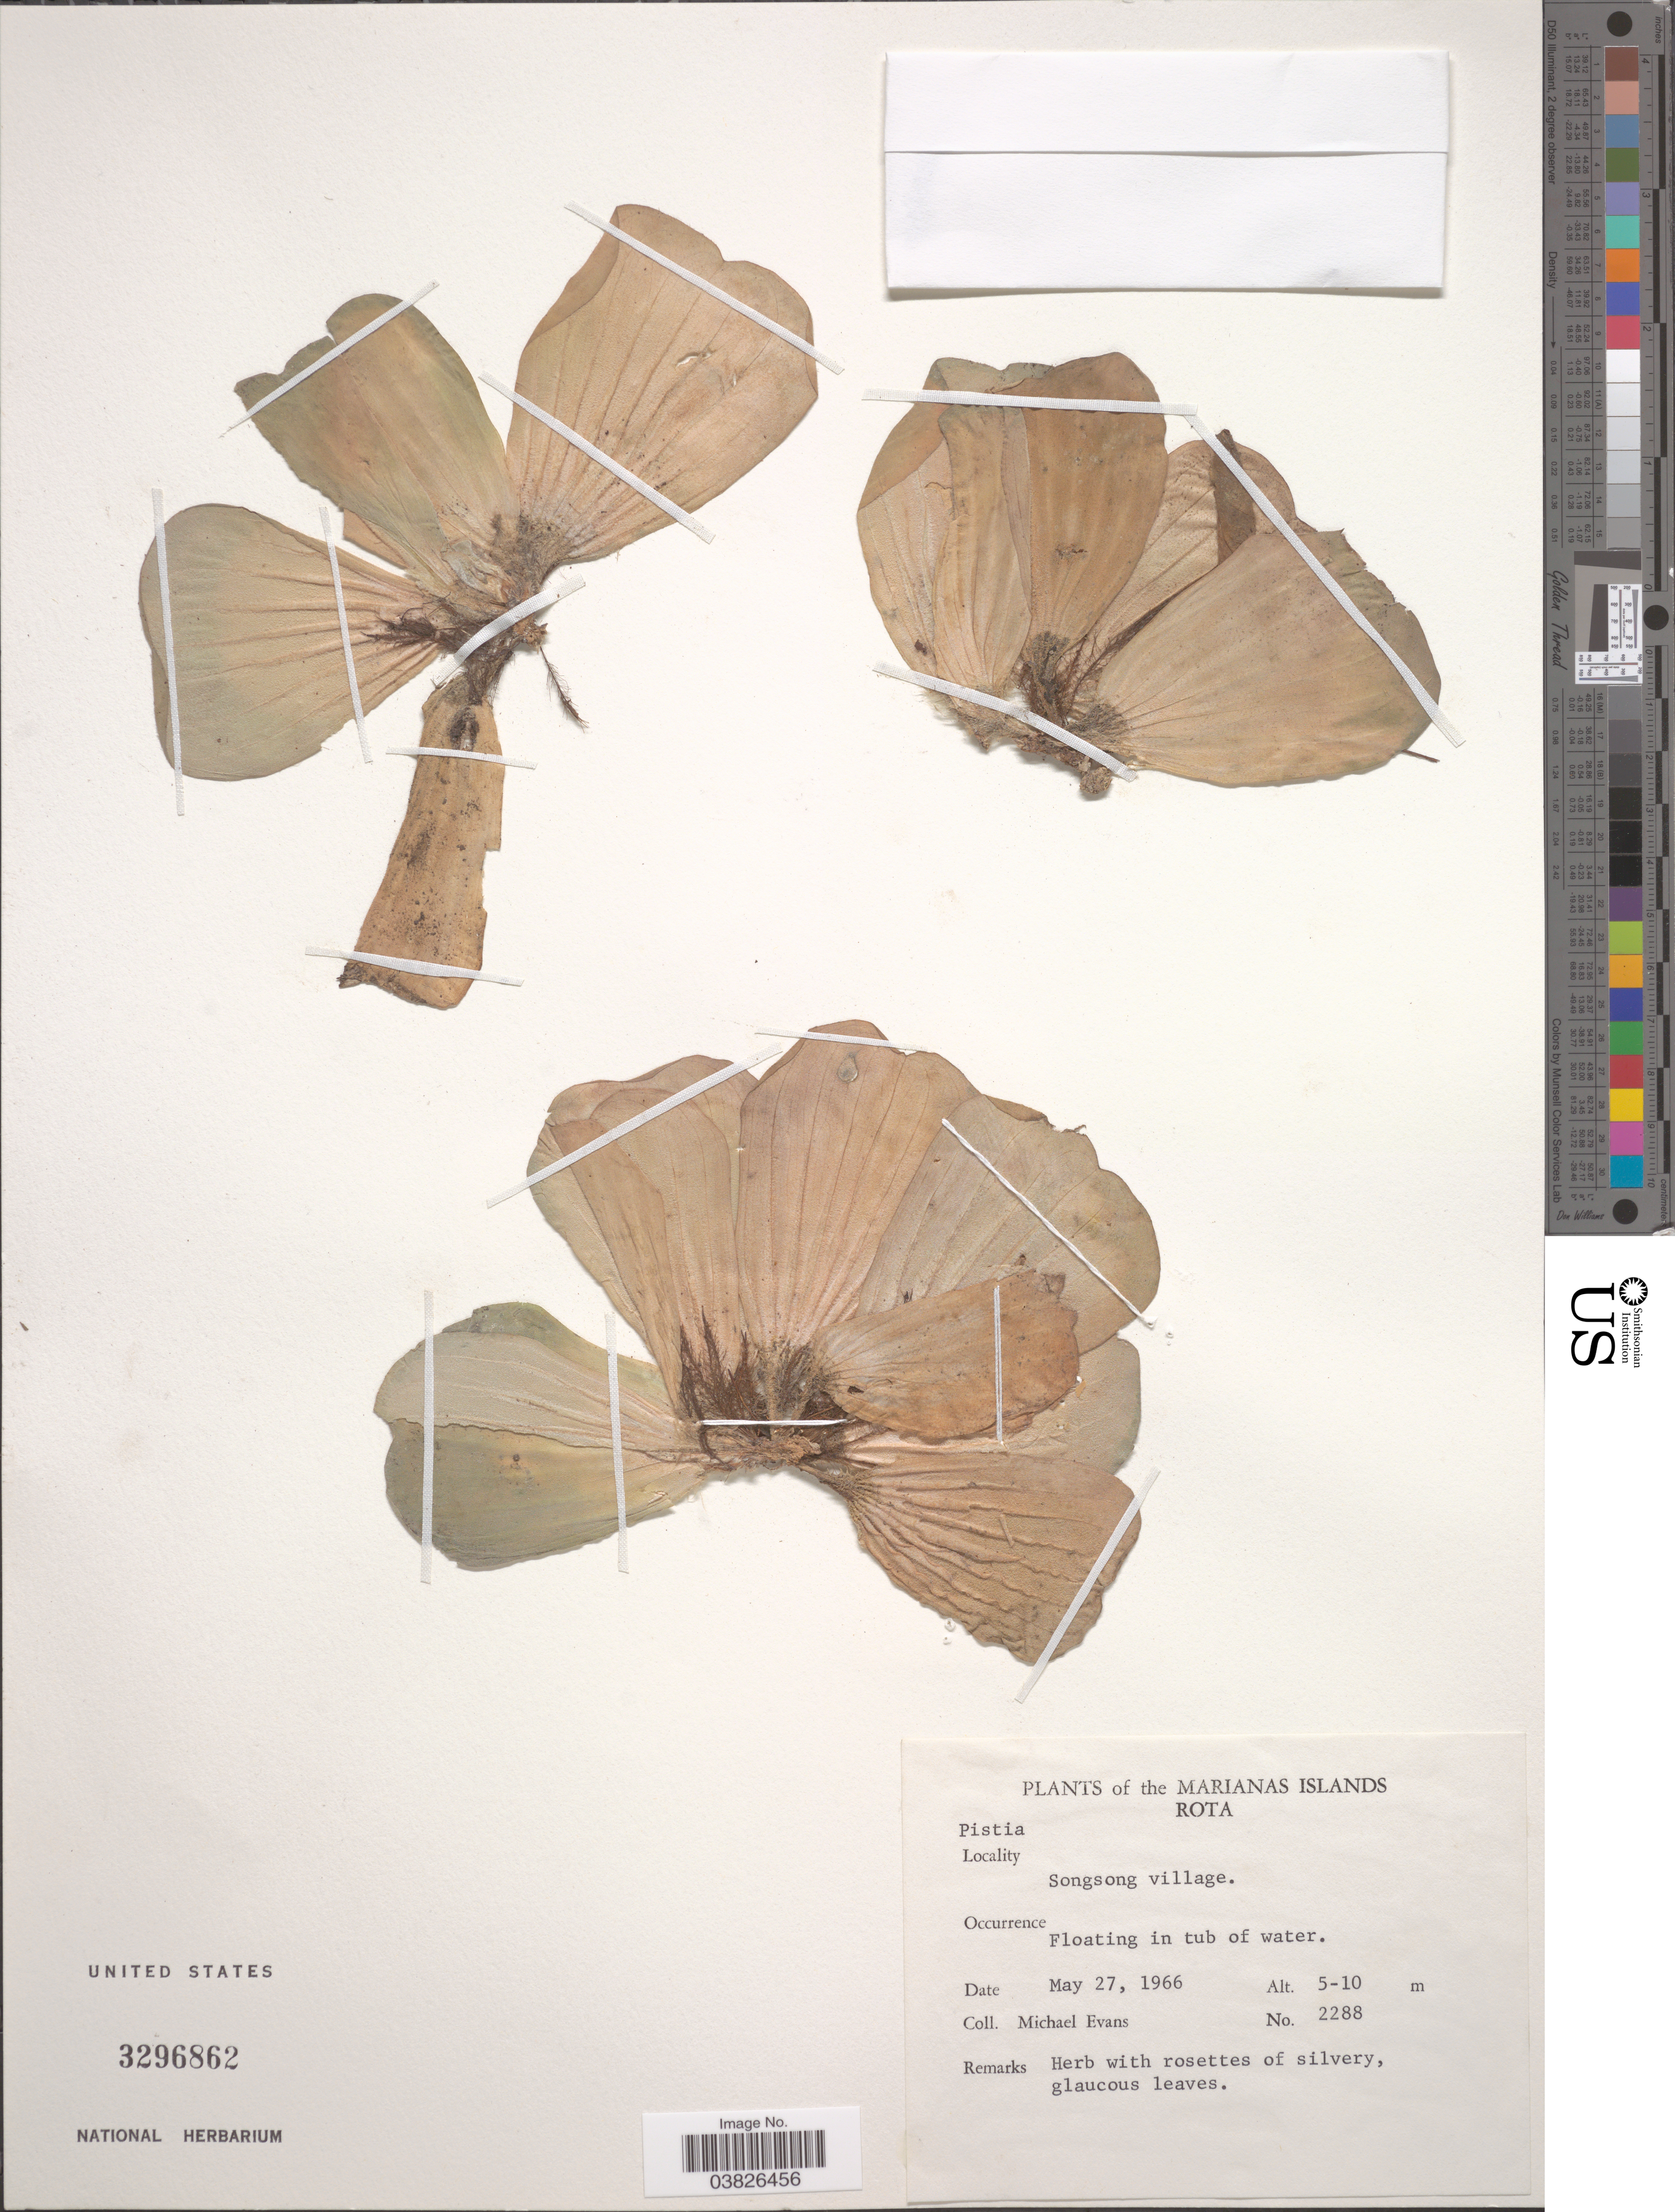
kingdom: Plantae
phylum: Tracheophyta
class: Liliopsida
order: Alismatales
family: Araceae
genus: Pistia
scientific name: Pistia stratiotes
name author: L.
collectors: M. Evans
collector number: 2288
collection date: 1966-05-27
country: Northern Mariana Islands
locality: The Marianas Islands. Rota. Songsong village.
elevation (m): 5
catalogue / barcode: US 3296862